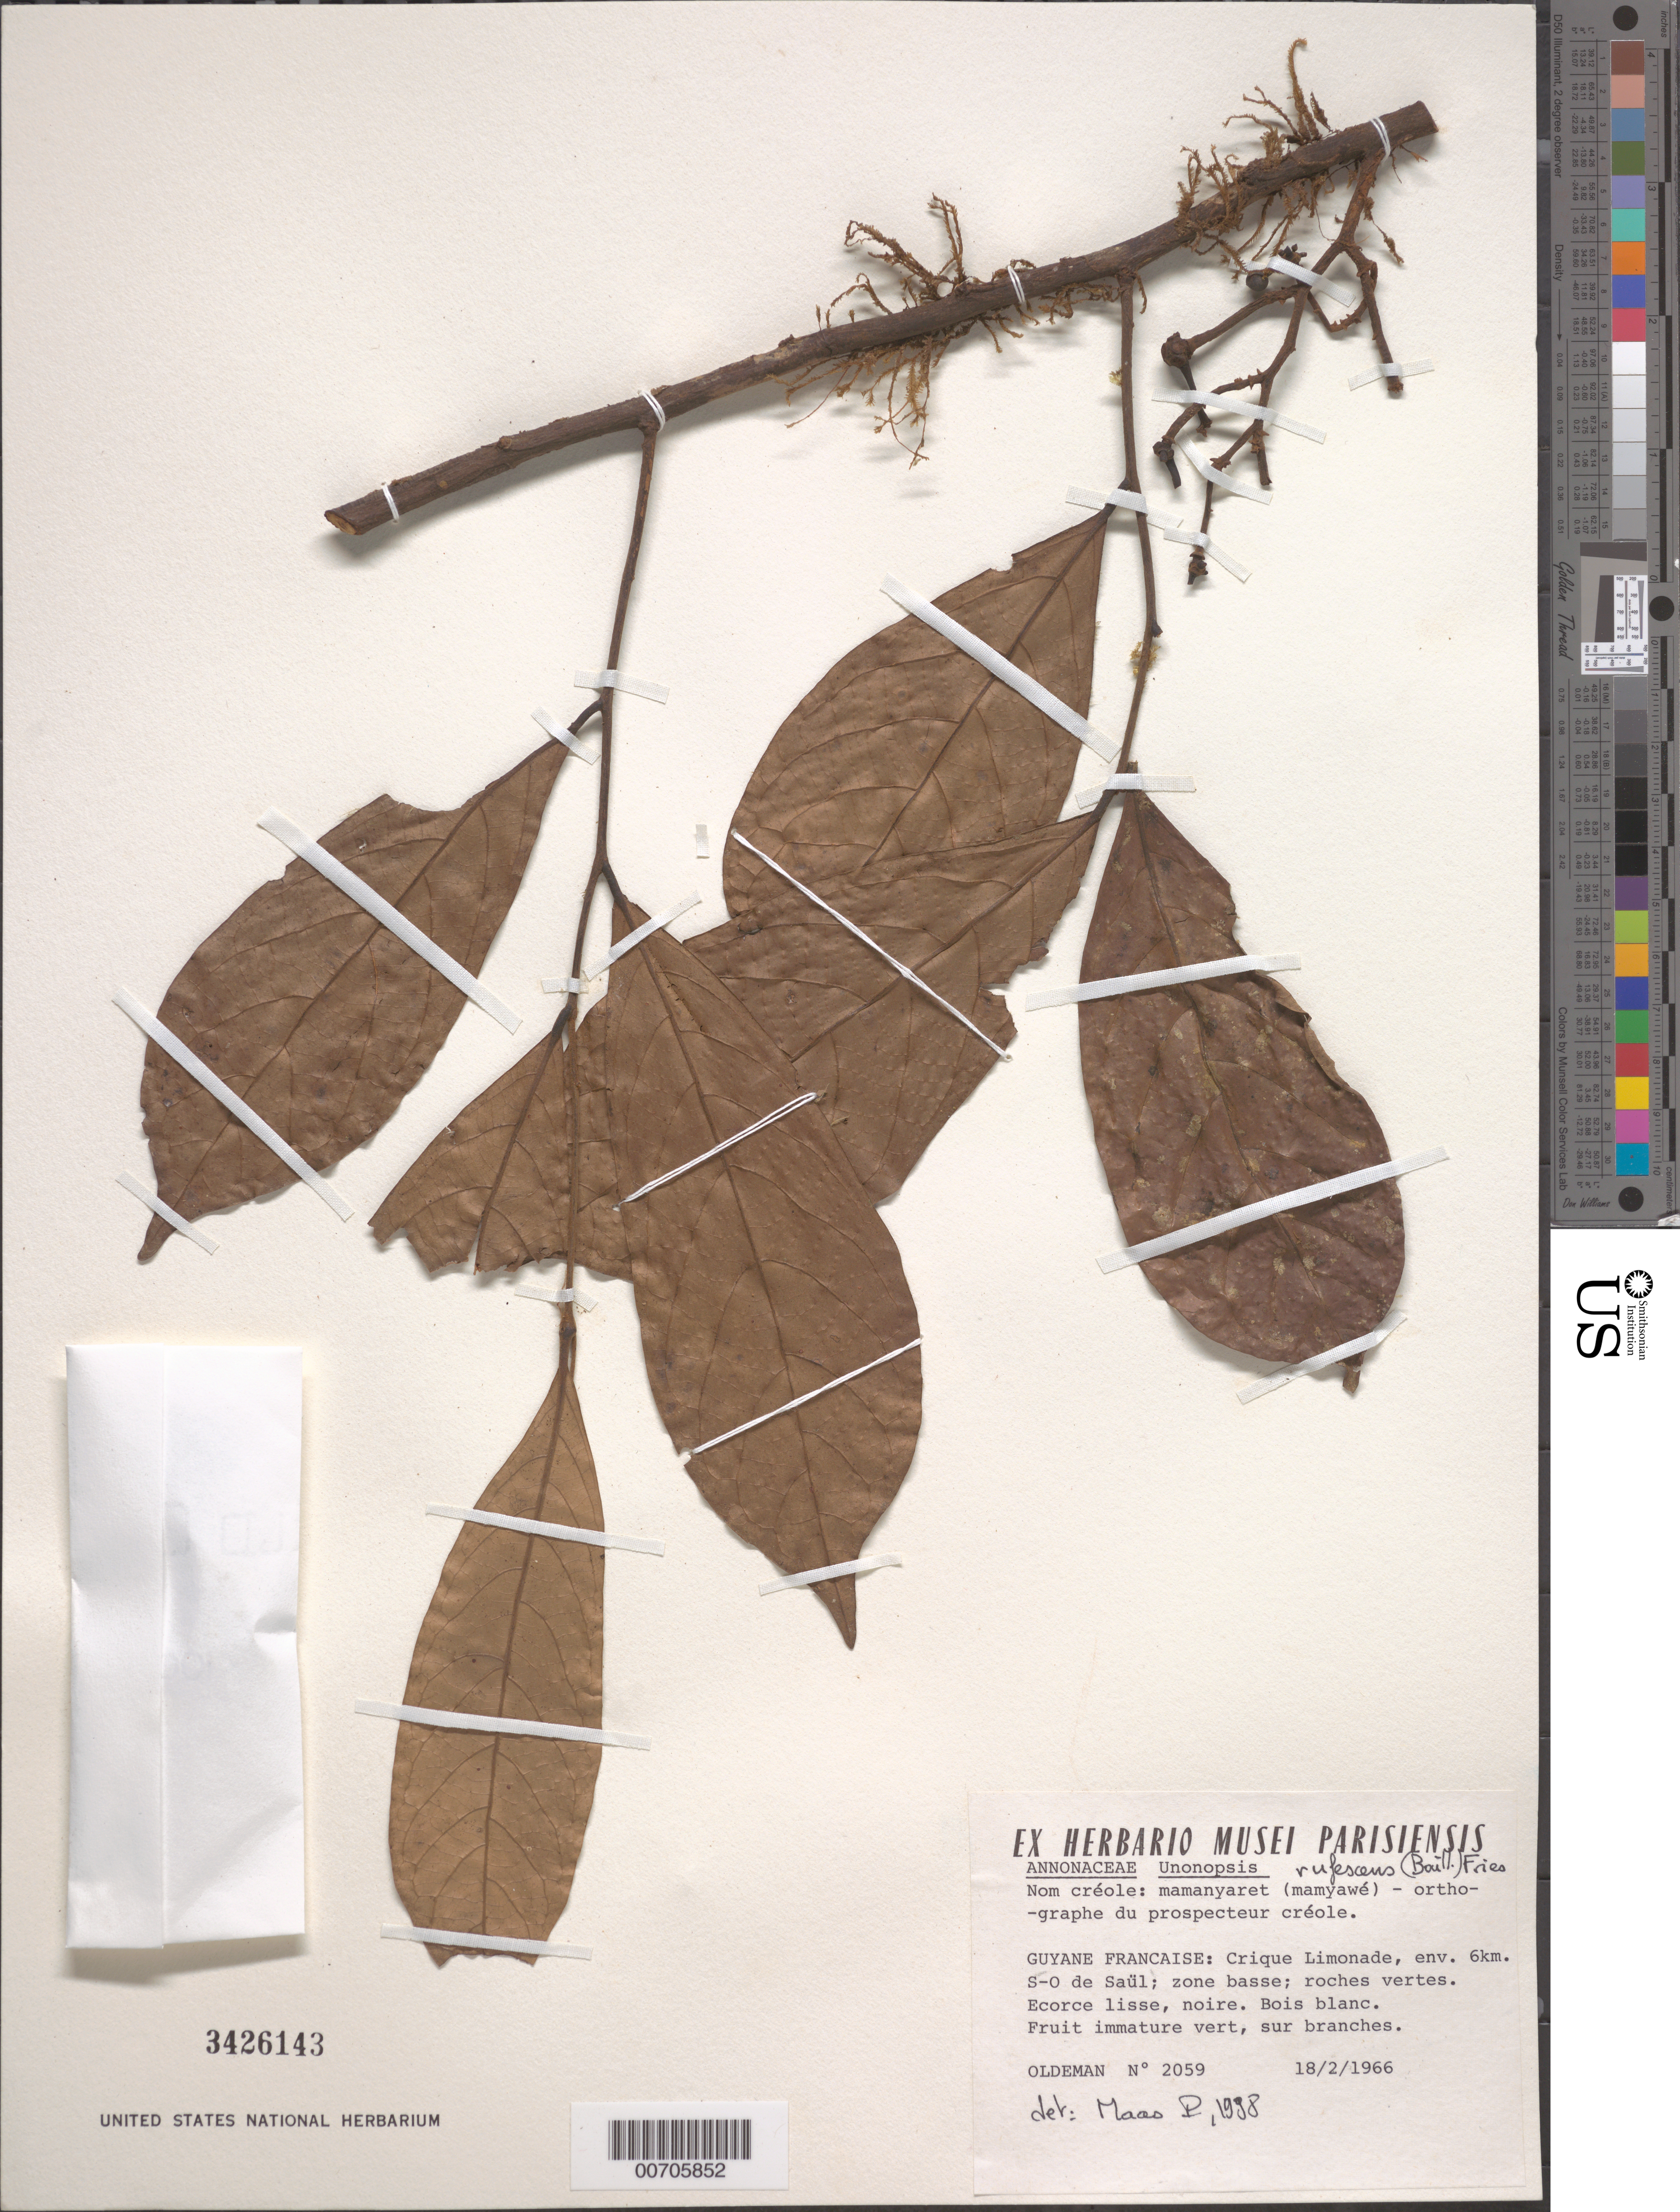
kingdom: Plantae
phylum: Tracheophyta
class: Magnoliopsida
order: Magnoliales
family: Annonaceae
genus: Unonopsis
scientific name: Unonopsis rufescens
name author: (Baill.) R.E. Fr.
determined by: Maas, Paul J. M.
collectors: R. Oldeman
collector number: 2059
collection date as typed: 18-Feb-66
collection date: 1966-02-18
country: French Guiana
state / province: Saint-Laurent-du-Maroni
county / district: Saül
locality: Crique Limonade, 6 km SW Saül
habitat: Zone basse; roches vertes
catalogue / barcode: US 3426143